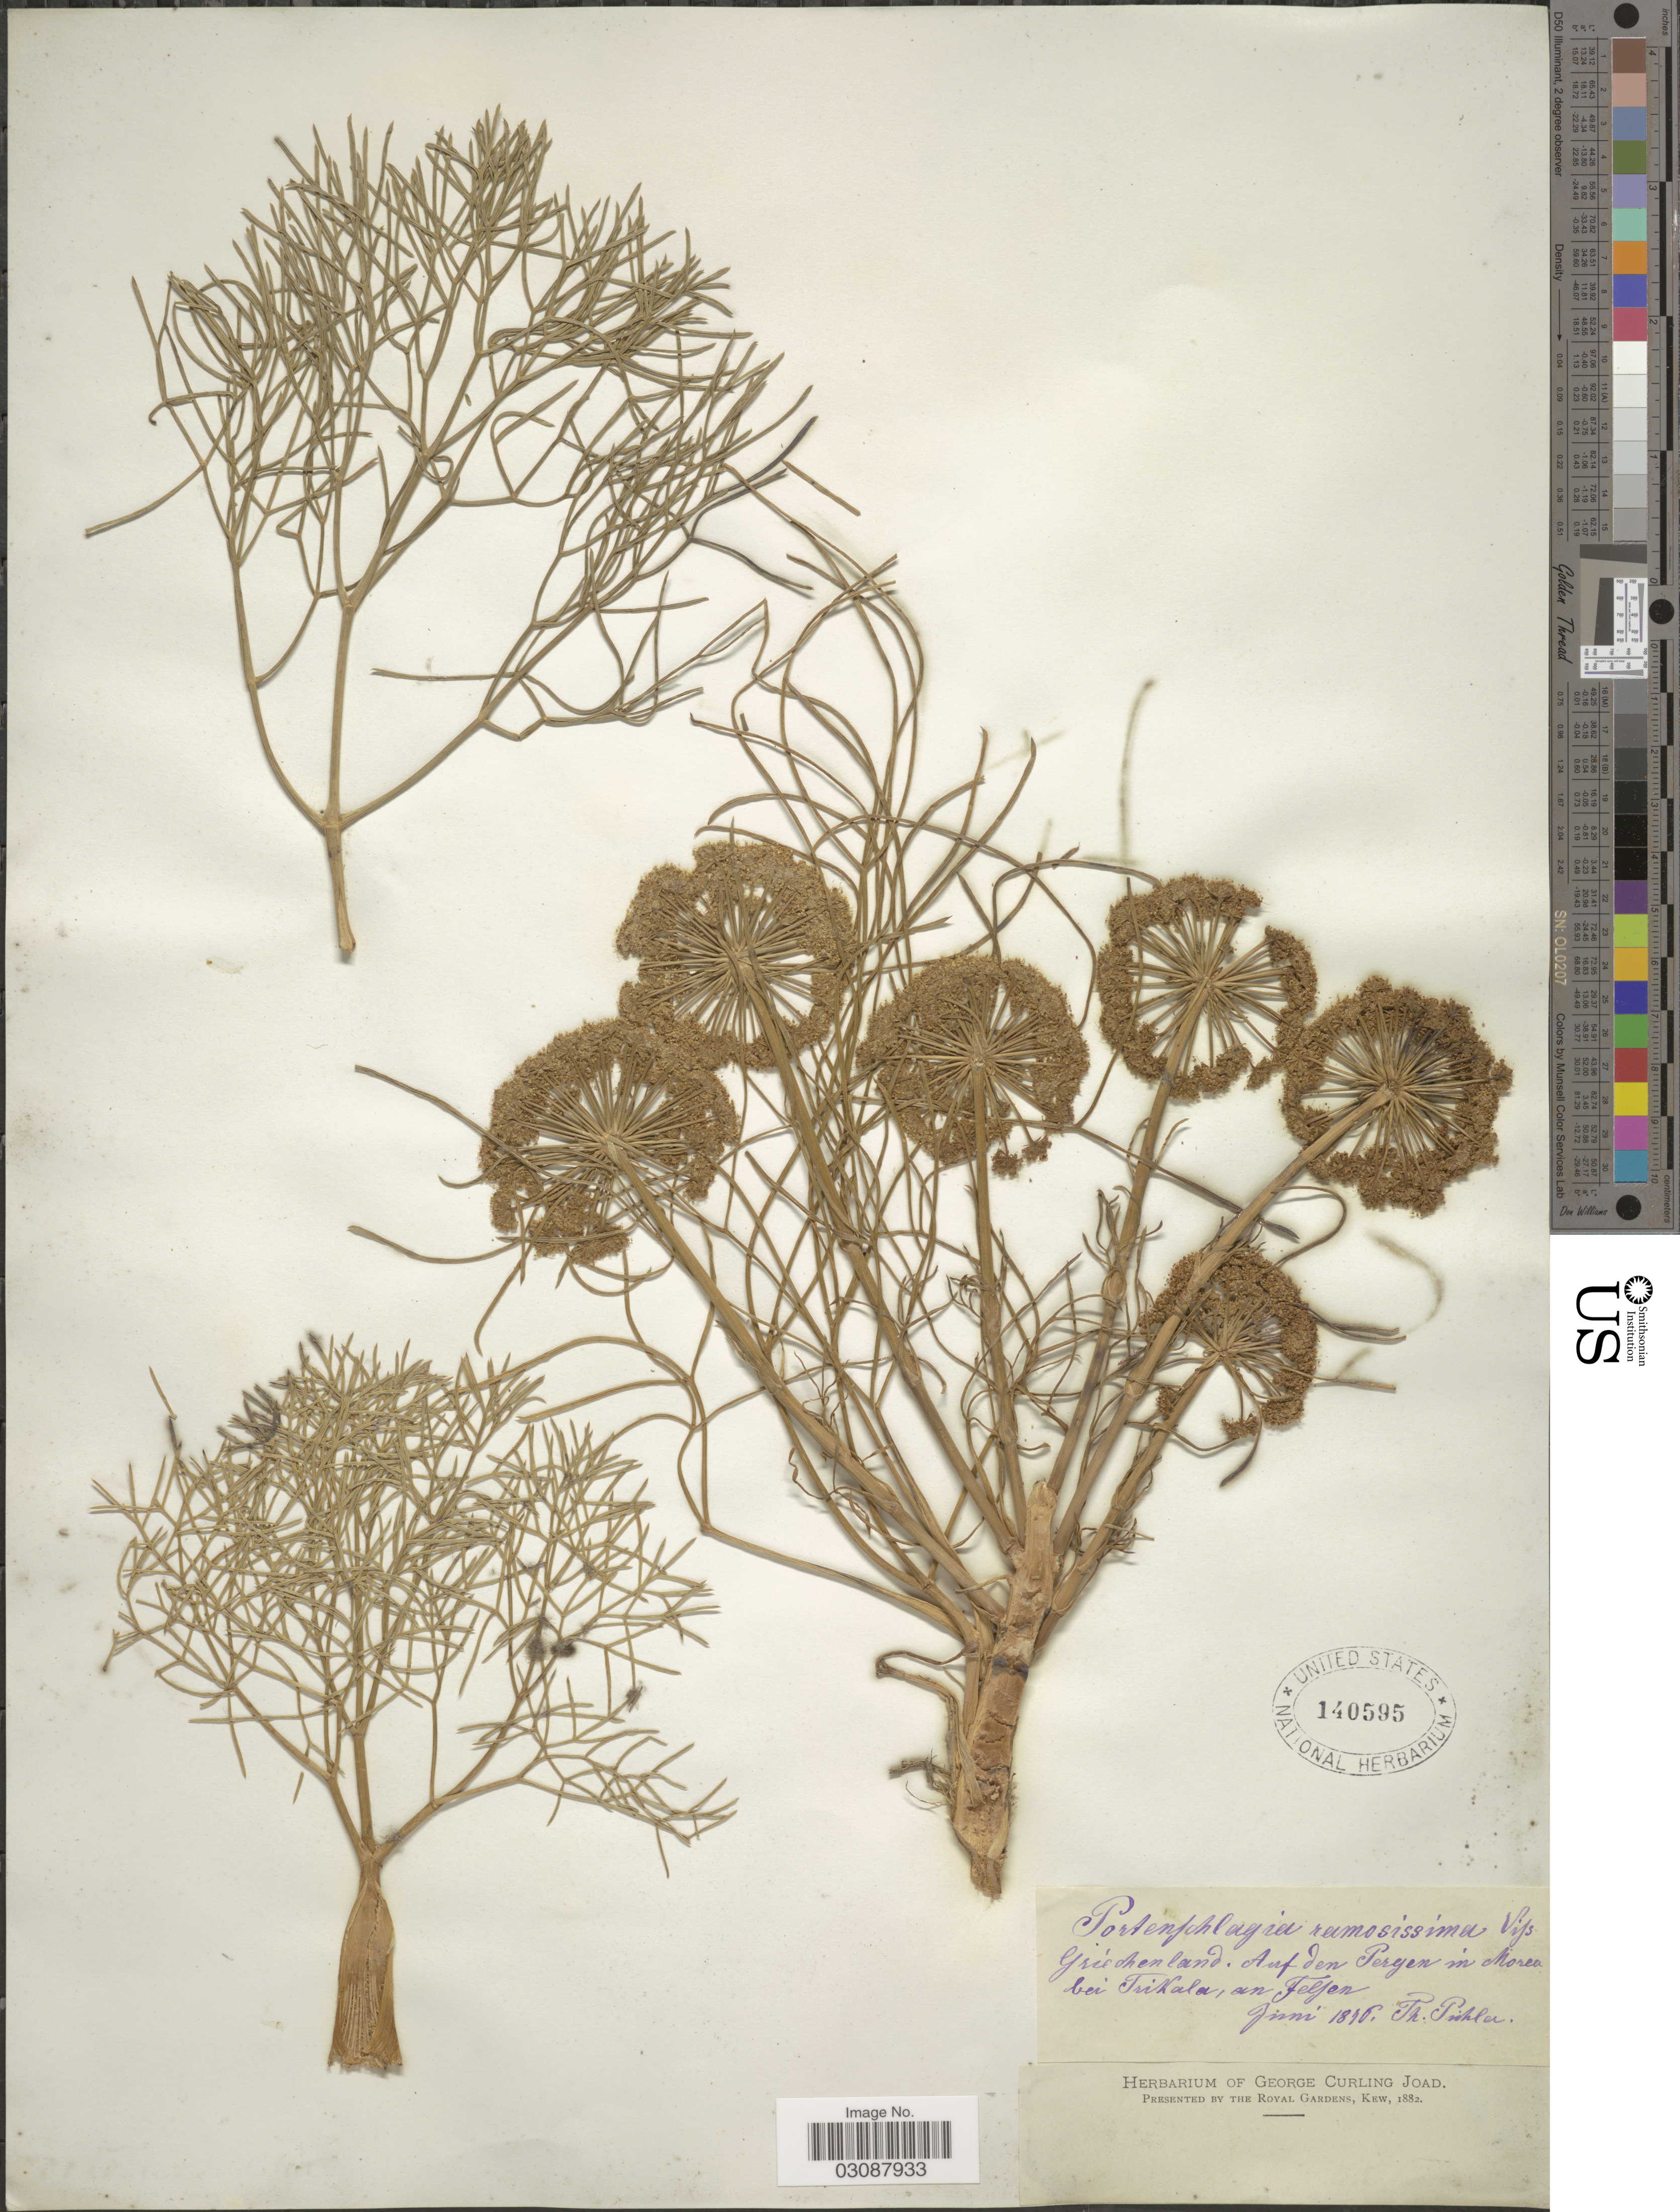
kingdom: Plantae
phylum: Tracheophyta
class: Magnoliopsida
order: Apiales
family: Apiaceae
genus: Portenschlagia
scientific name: Portenschlagia ramosissima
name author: (Port.) Vis.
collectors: T. Pichler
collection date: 1816-06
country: Greece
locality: Griechenland. Auf den Pergen in Morea bei Trikala, an Felsen.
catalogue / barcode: US 140595